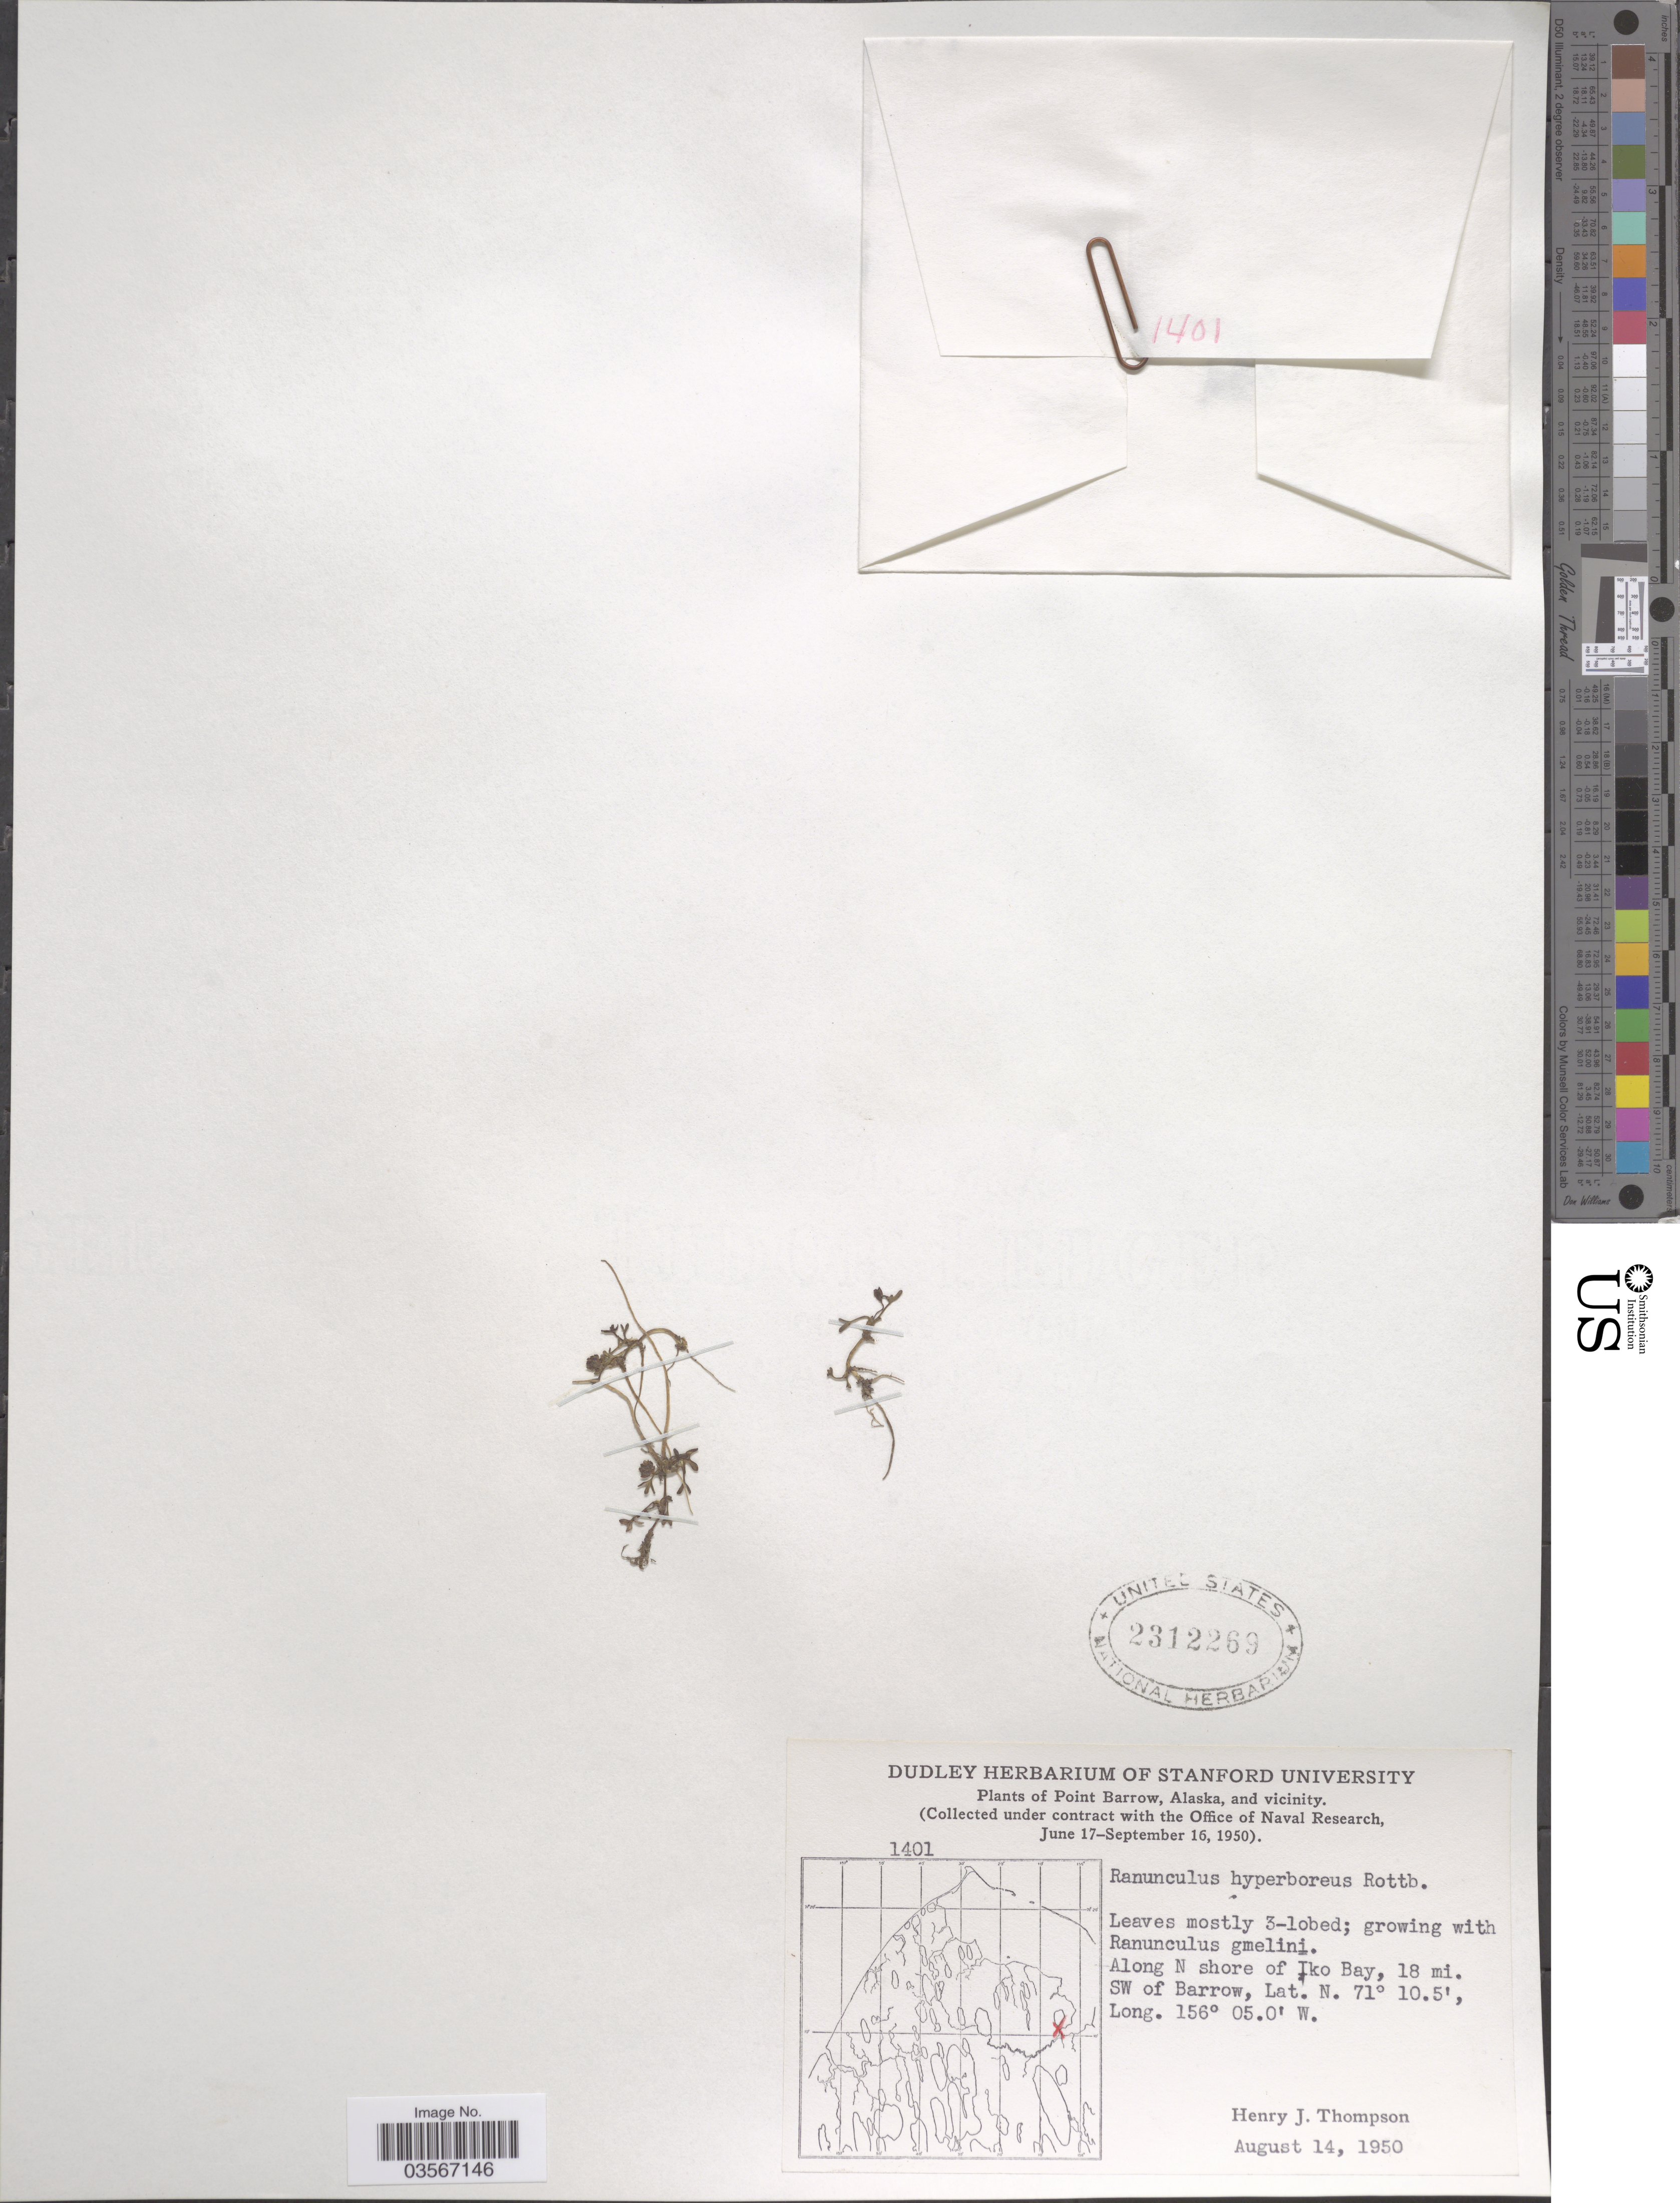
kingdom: Plantae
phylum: Tracheophyta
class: Magnoliopsida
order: Ranunculales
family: Ranunculaceae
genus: Ranunculus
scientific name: Ranunculus hyperboreus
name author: Rottb.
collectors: H. J. Thompson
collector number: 1401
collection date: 1950-08-14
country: United States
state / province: Alaska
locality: Point Barrow, Alaska, and vicinity. Along N shore of Iko Bay, 18 mi. SW of Barrow.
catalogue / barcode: US 2312269